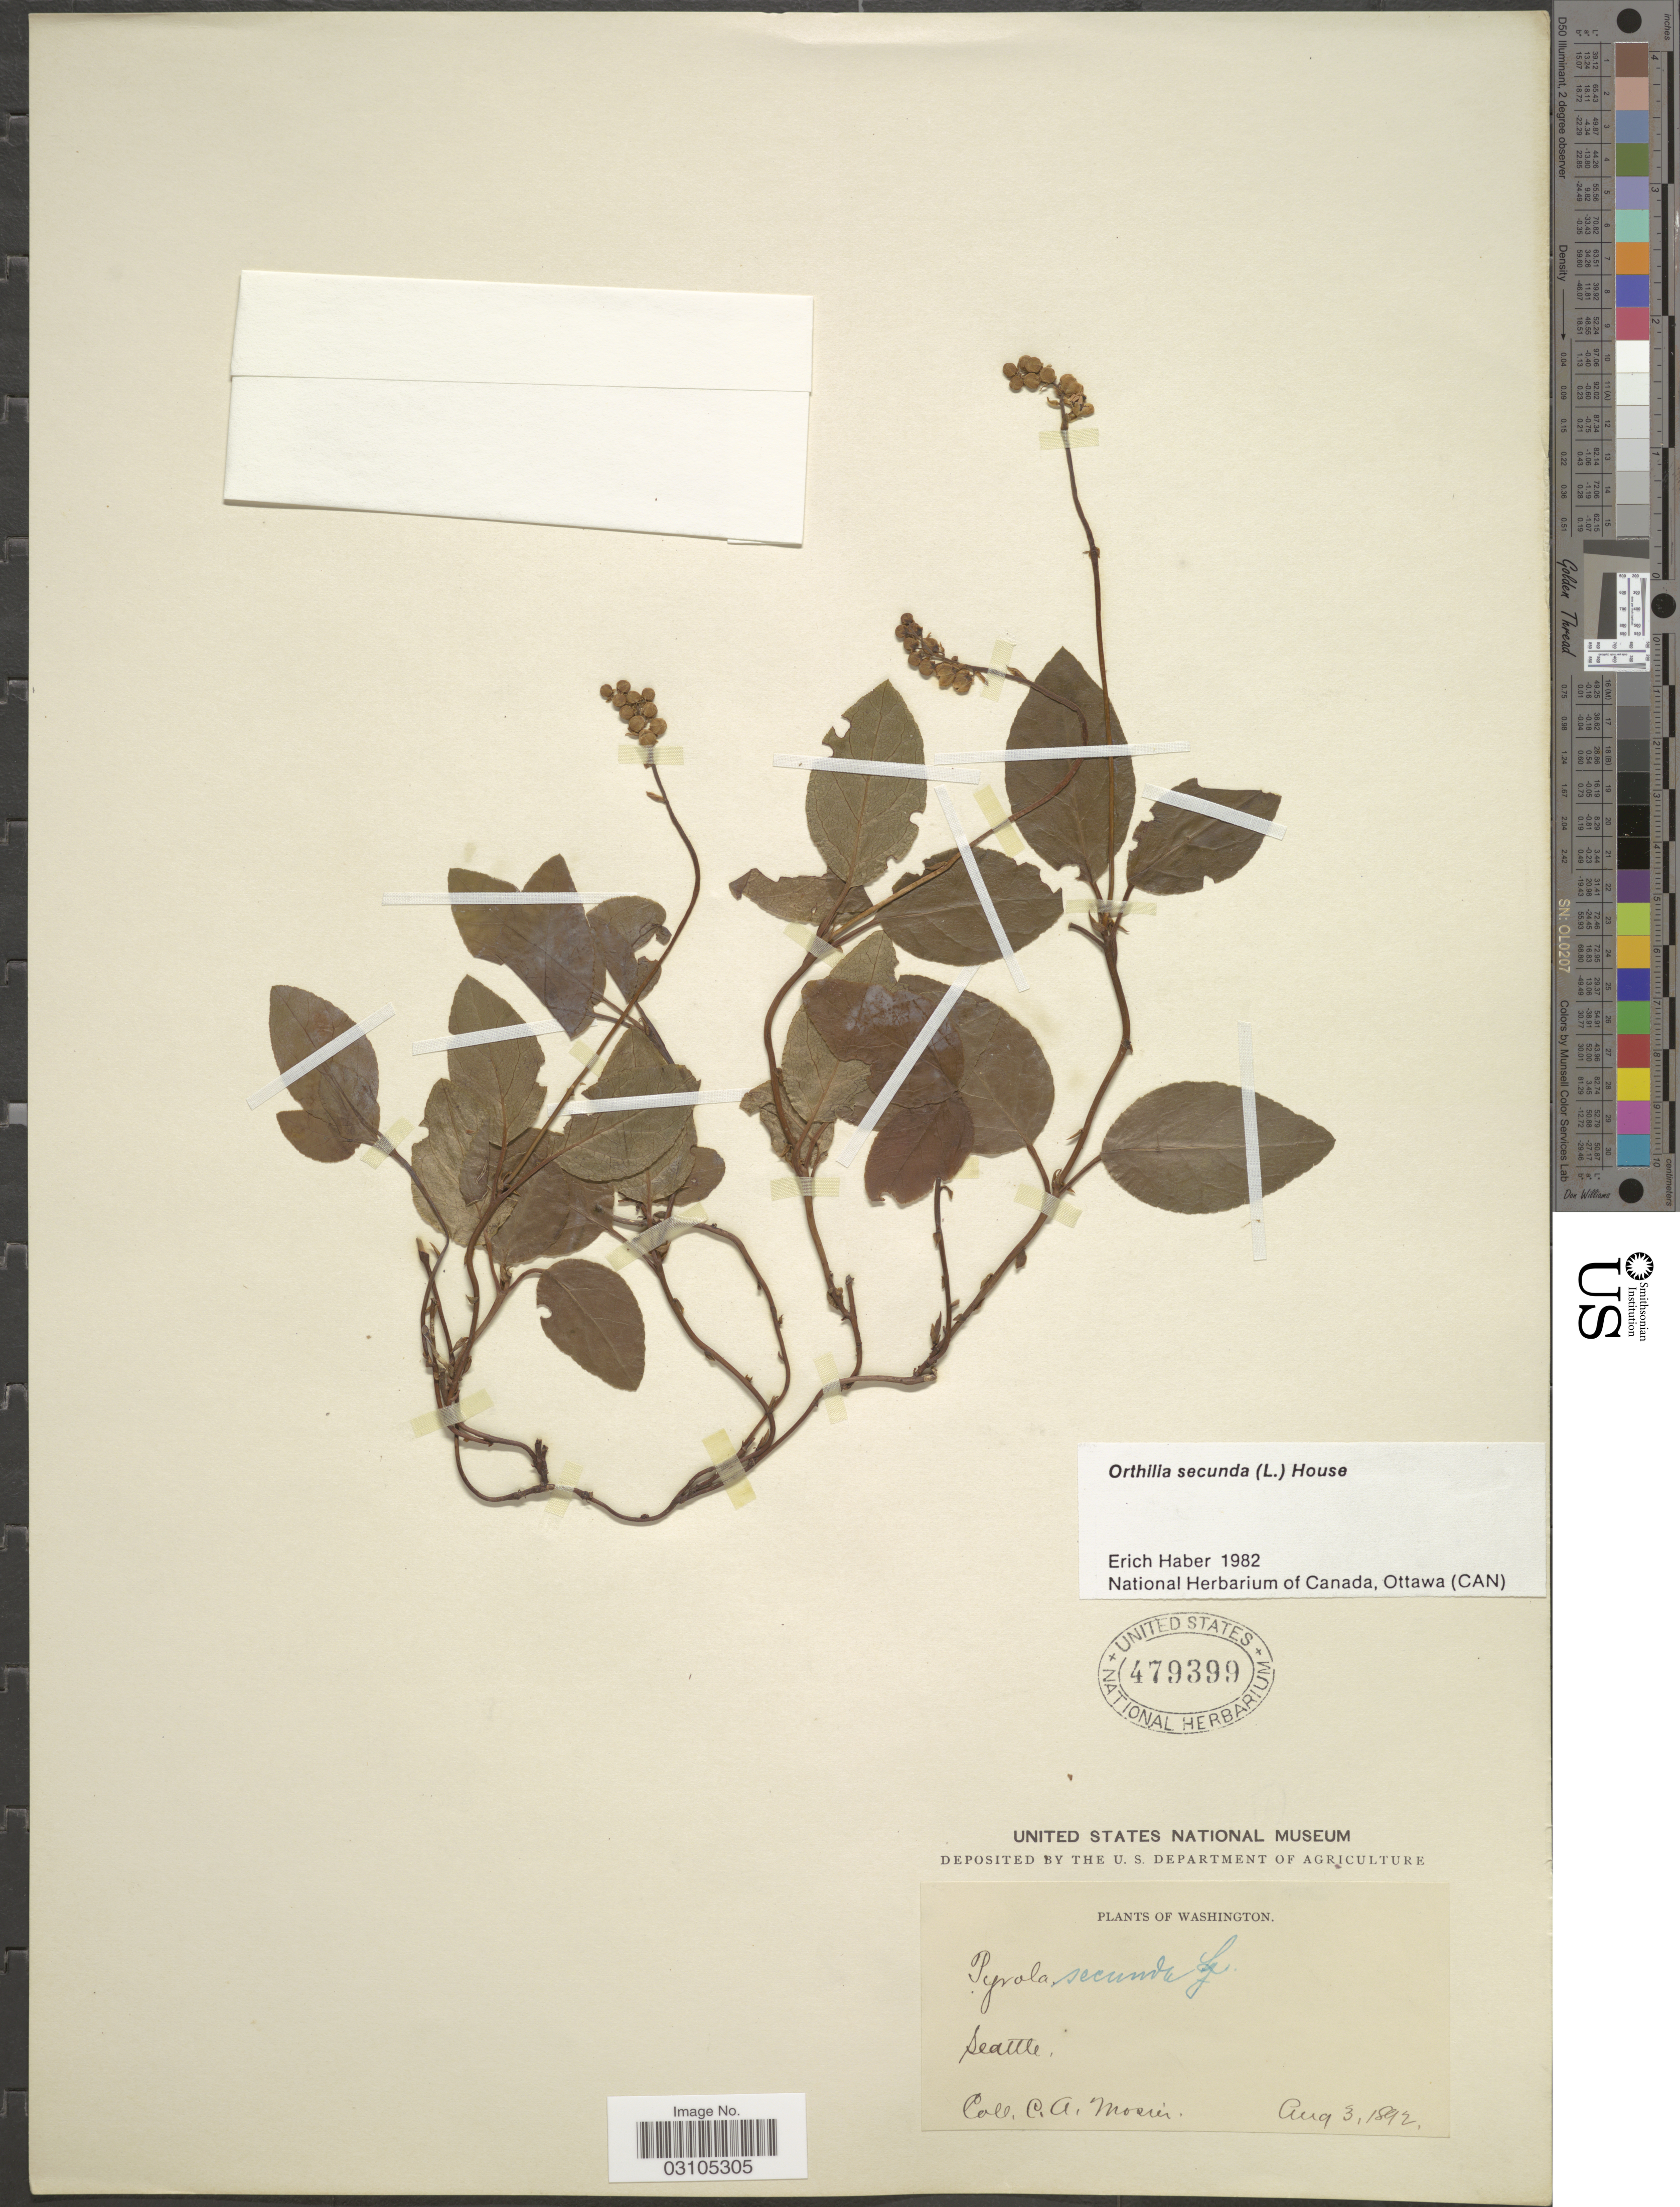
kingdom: Plantae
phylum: Tracheophyta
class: Magnoliopsida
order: Ericales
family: Ericaceae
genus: Orthilia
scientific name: Orthilia secunda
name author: (L.) House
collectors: C. A. Mosier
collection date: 1892-08-03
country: United States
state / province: Washington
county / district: King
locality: Seattle.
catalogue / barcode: US 479399